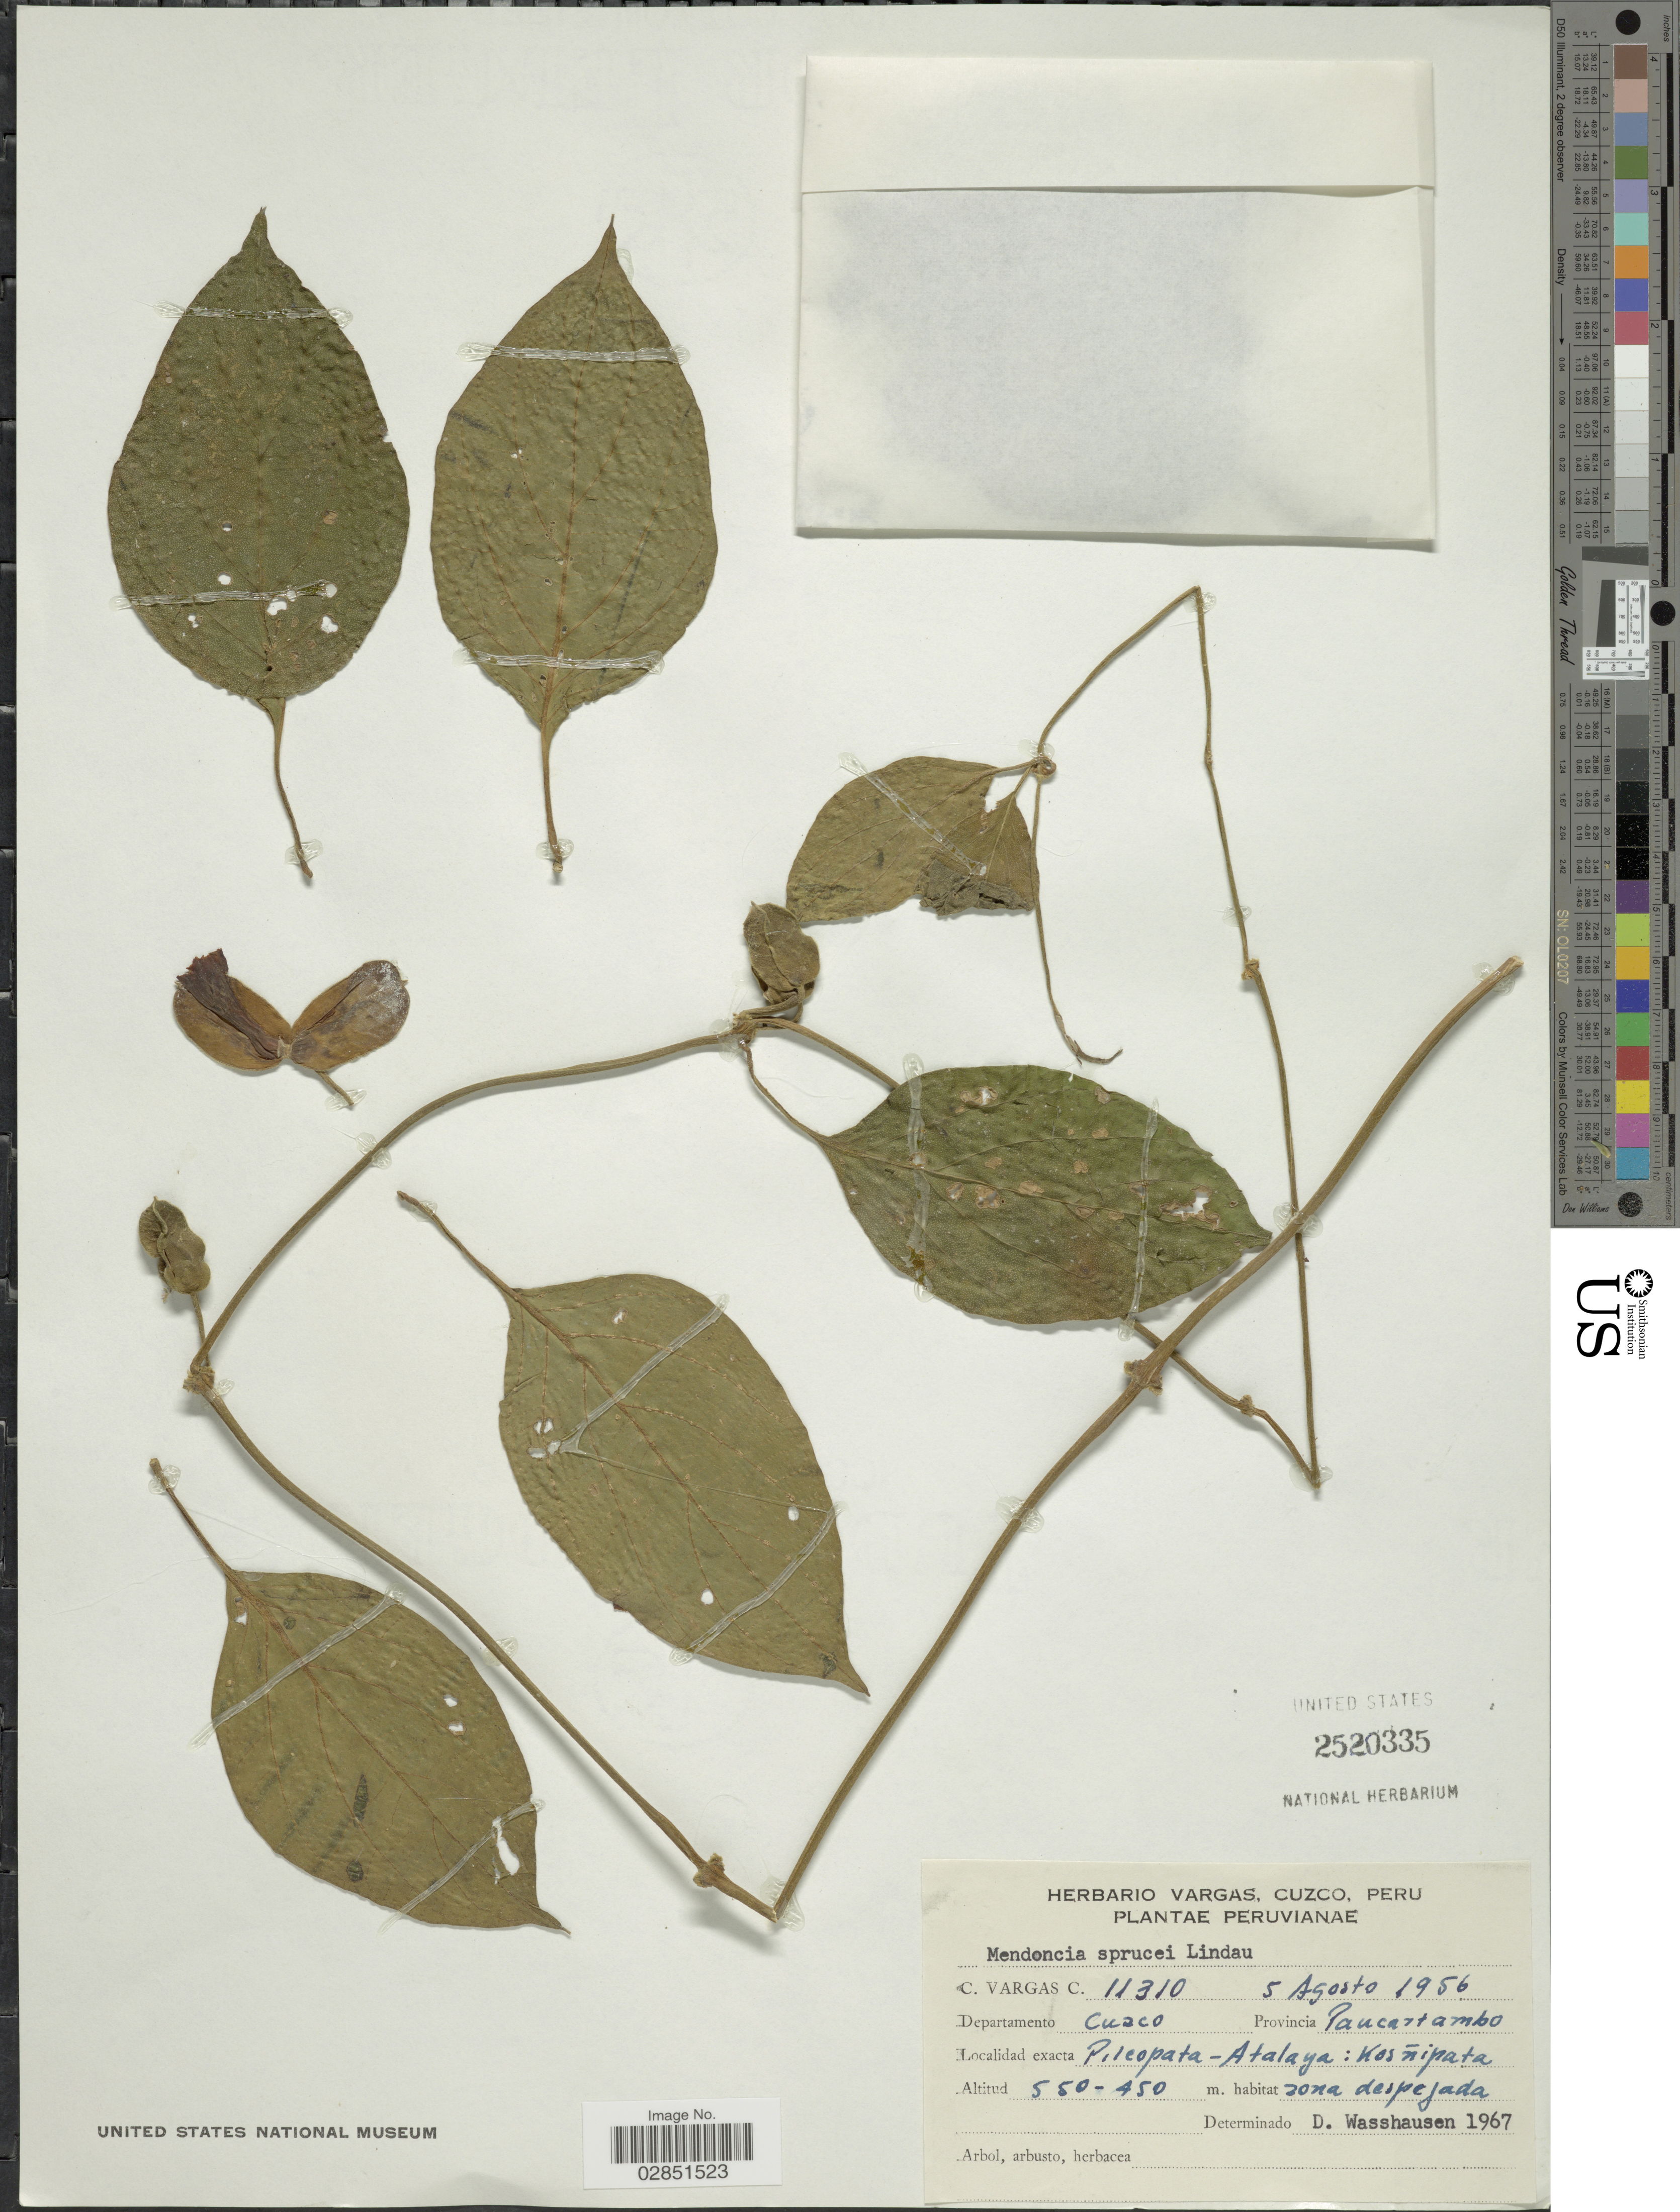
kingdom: Plantae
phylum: Tracheophyta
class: Magnoliopsida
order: Lamiales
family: Acanthaceae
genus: Mendoncia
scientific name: Mendoncia sprucei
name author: Lindau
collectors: C. Vargas Calderón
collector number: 11310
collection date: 1956-08-05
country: Peru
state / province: Cusco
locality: Departamento Cuzco. Provincia Paucartambo. Pileopata-Atalaya: Kosnipata.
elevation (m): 450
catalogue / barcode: US 2520335